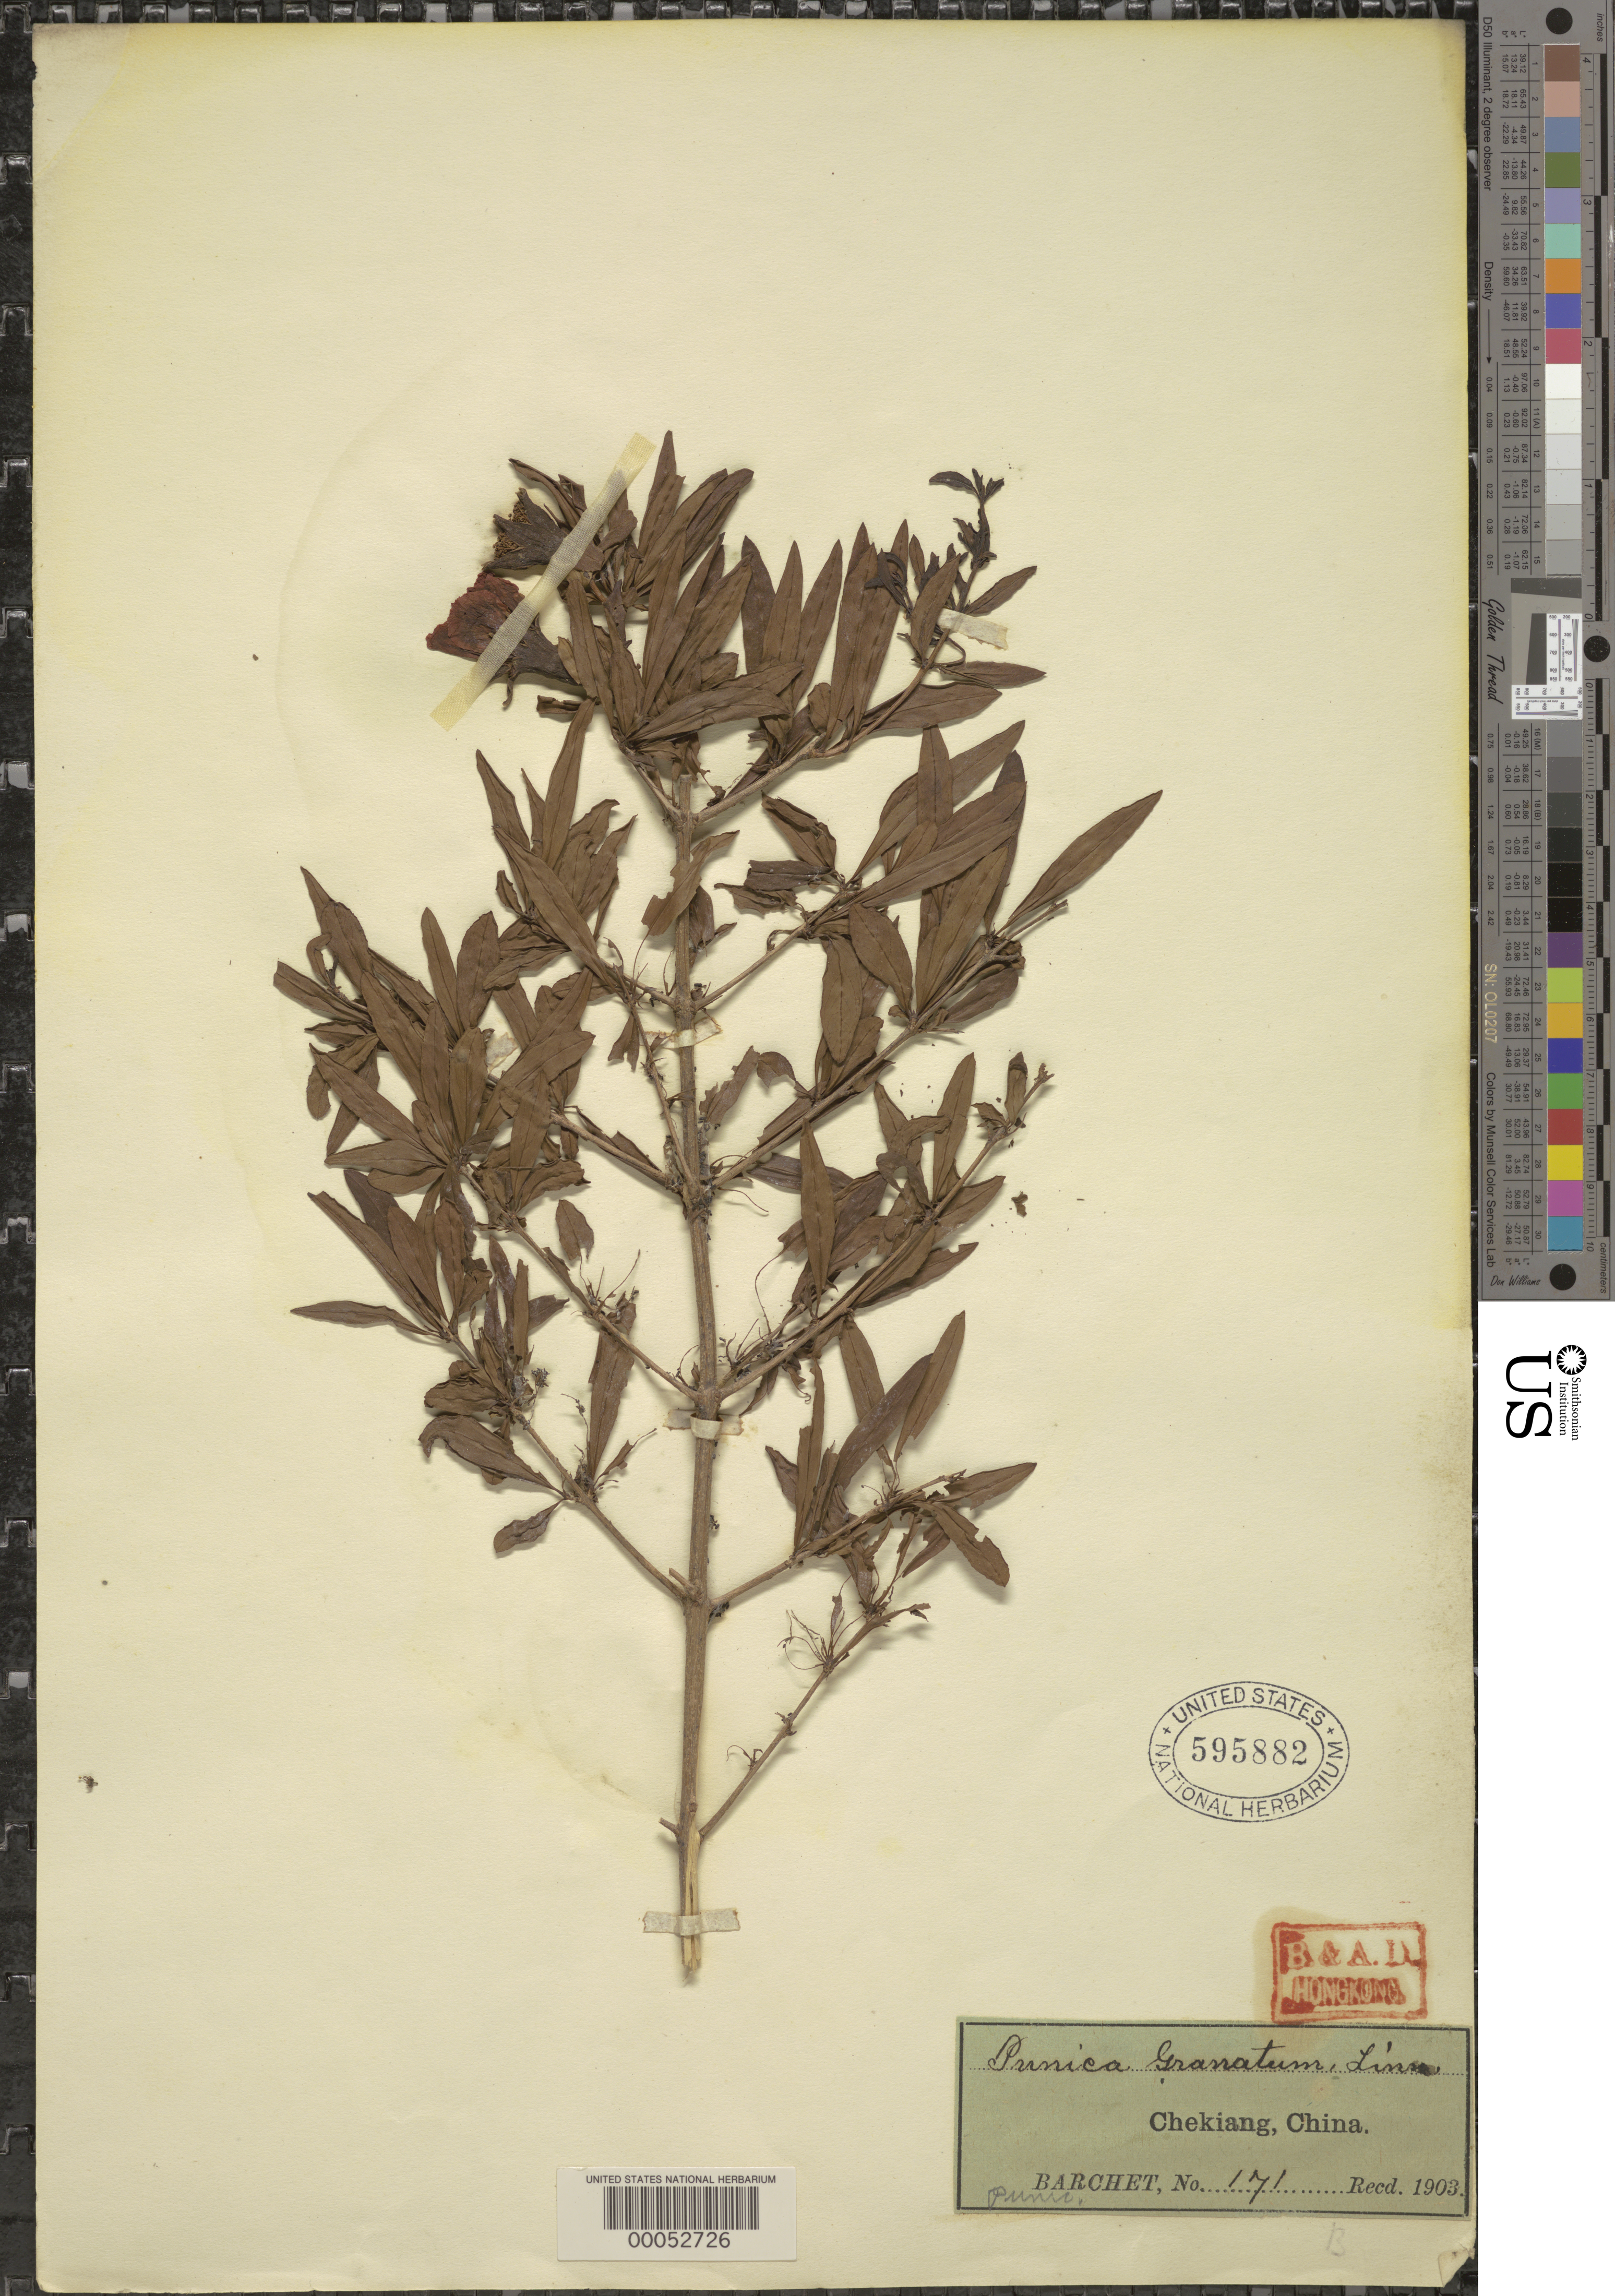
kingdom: Plantae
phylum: Tracheophyta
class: Magnoliopsida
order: Myrtales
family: Lythraceae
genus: Punica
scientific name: Punica granatum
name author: L.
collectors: S. P. Barchet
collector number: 171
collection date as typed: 1903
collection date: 1903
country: China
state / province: Zhejiang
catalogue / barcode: US 595882